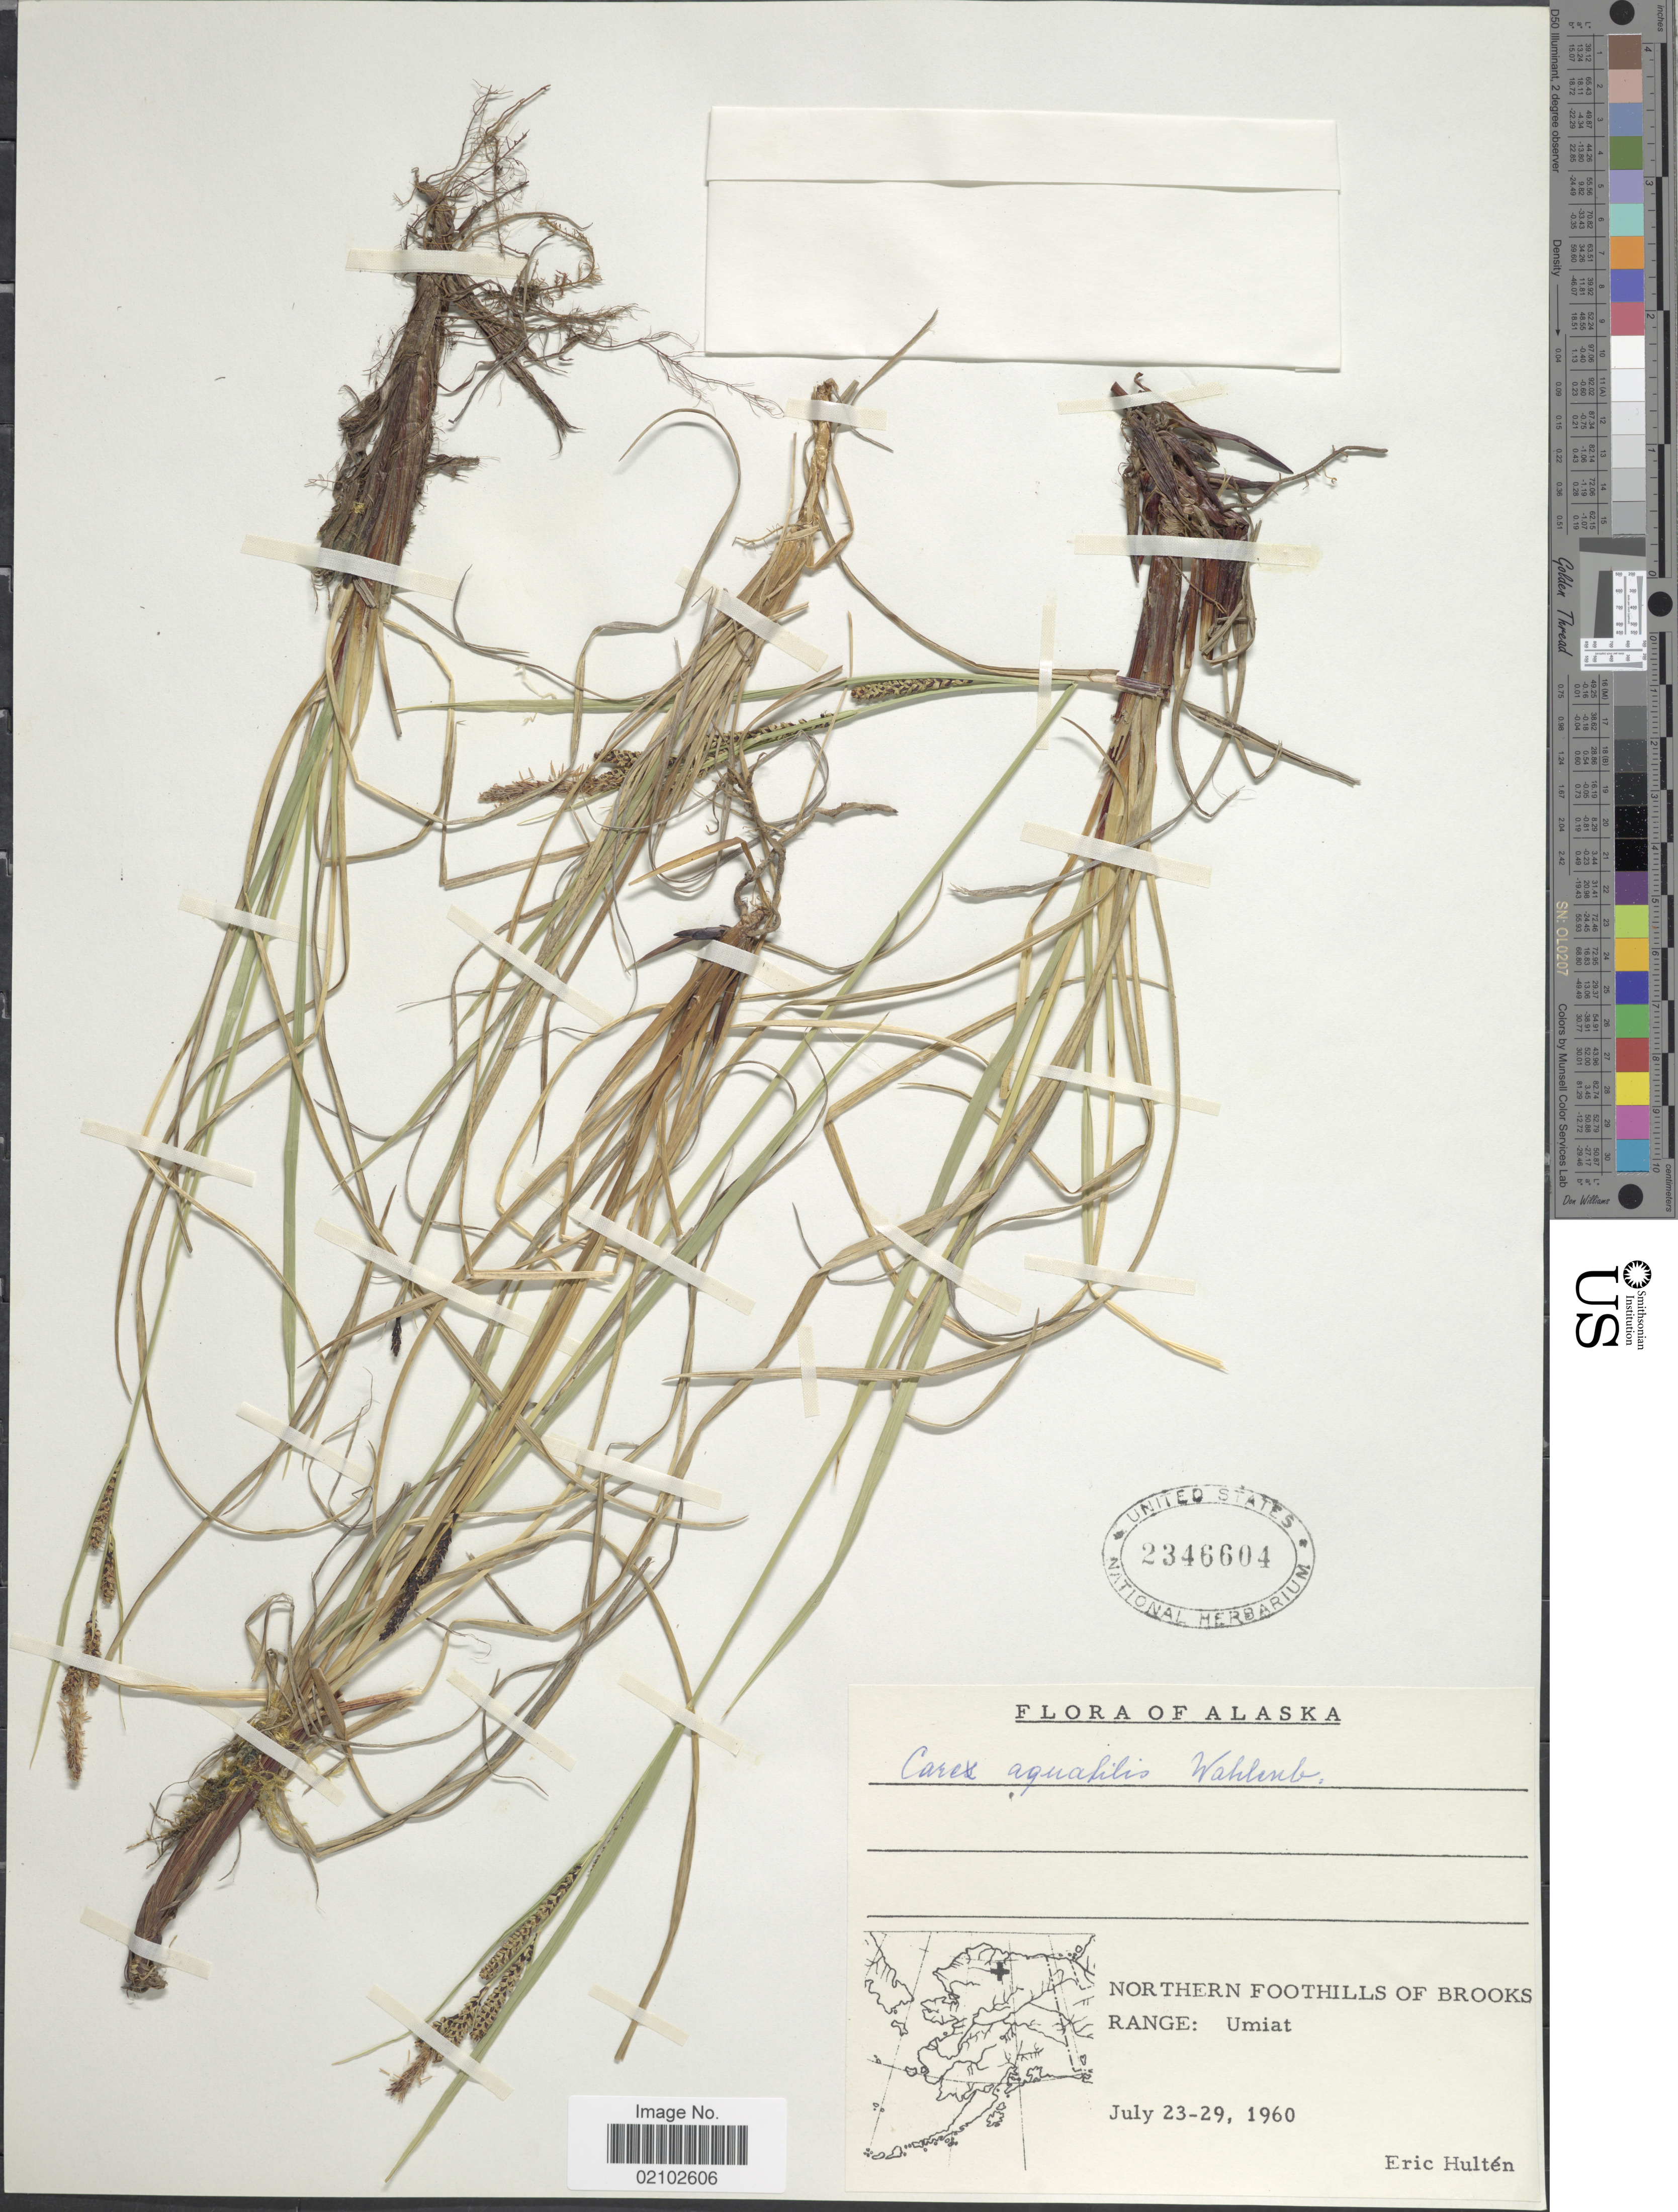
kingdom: Plantae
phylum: Tracheophyta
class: Liliopsida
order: Poales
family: Cyperaceae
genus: Carex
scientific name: Carex aquatilis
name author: Wahlenb.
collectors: E. G. Hultén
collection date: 1960-07-23/1960-07-29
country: United States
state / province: Alaska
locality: Northern Foothills of Brooks Range: Umiat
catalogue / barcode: US 2346604